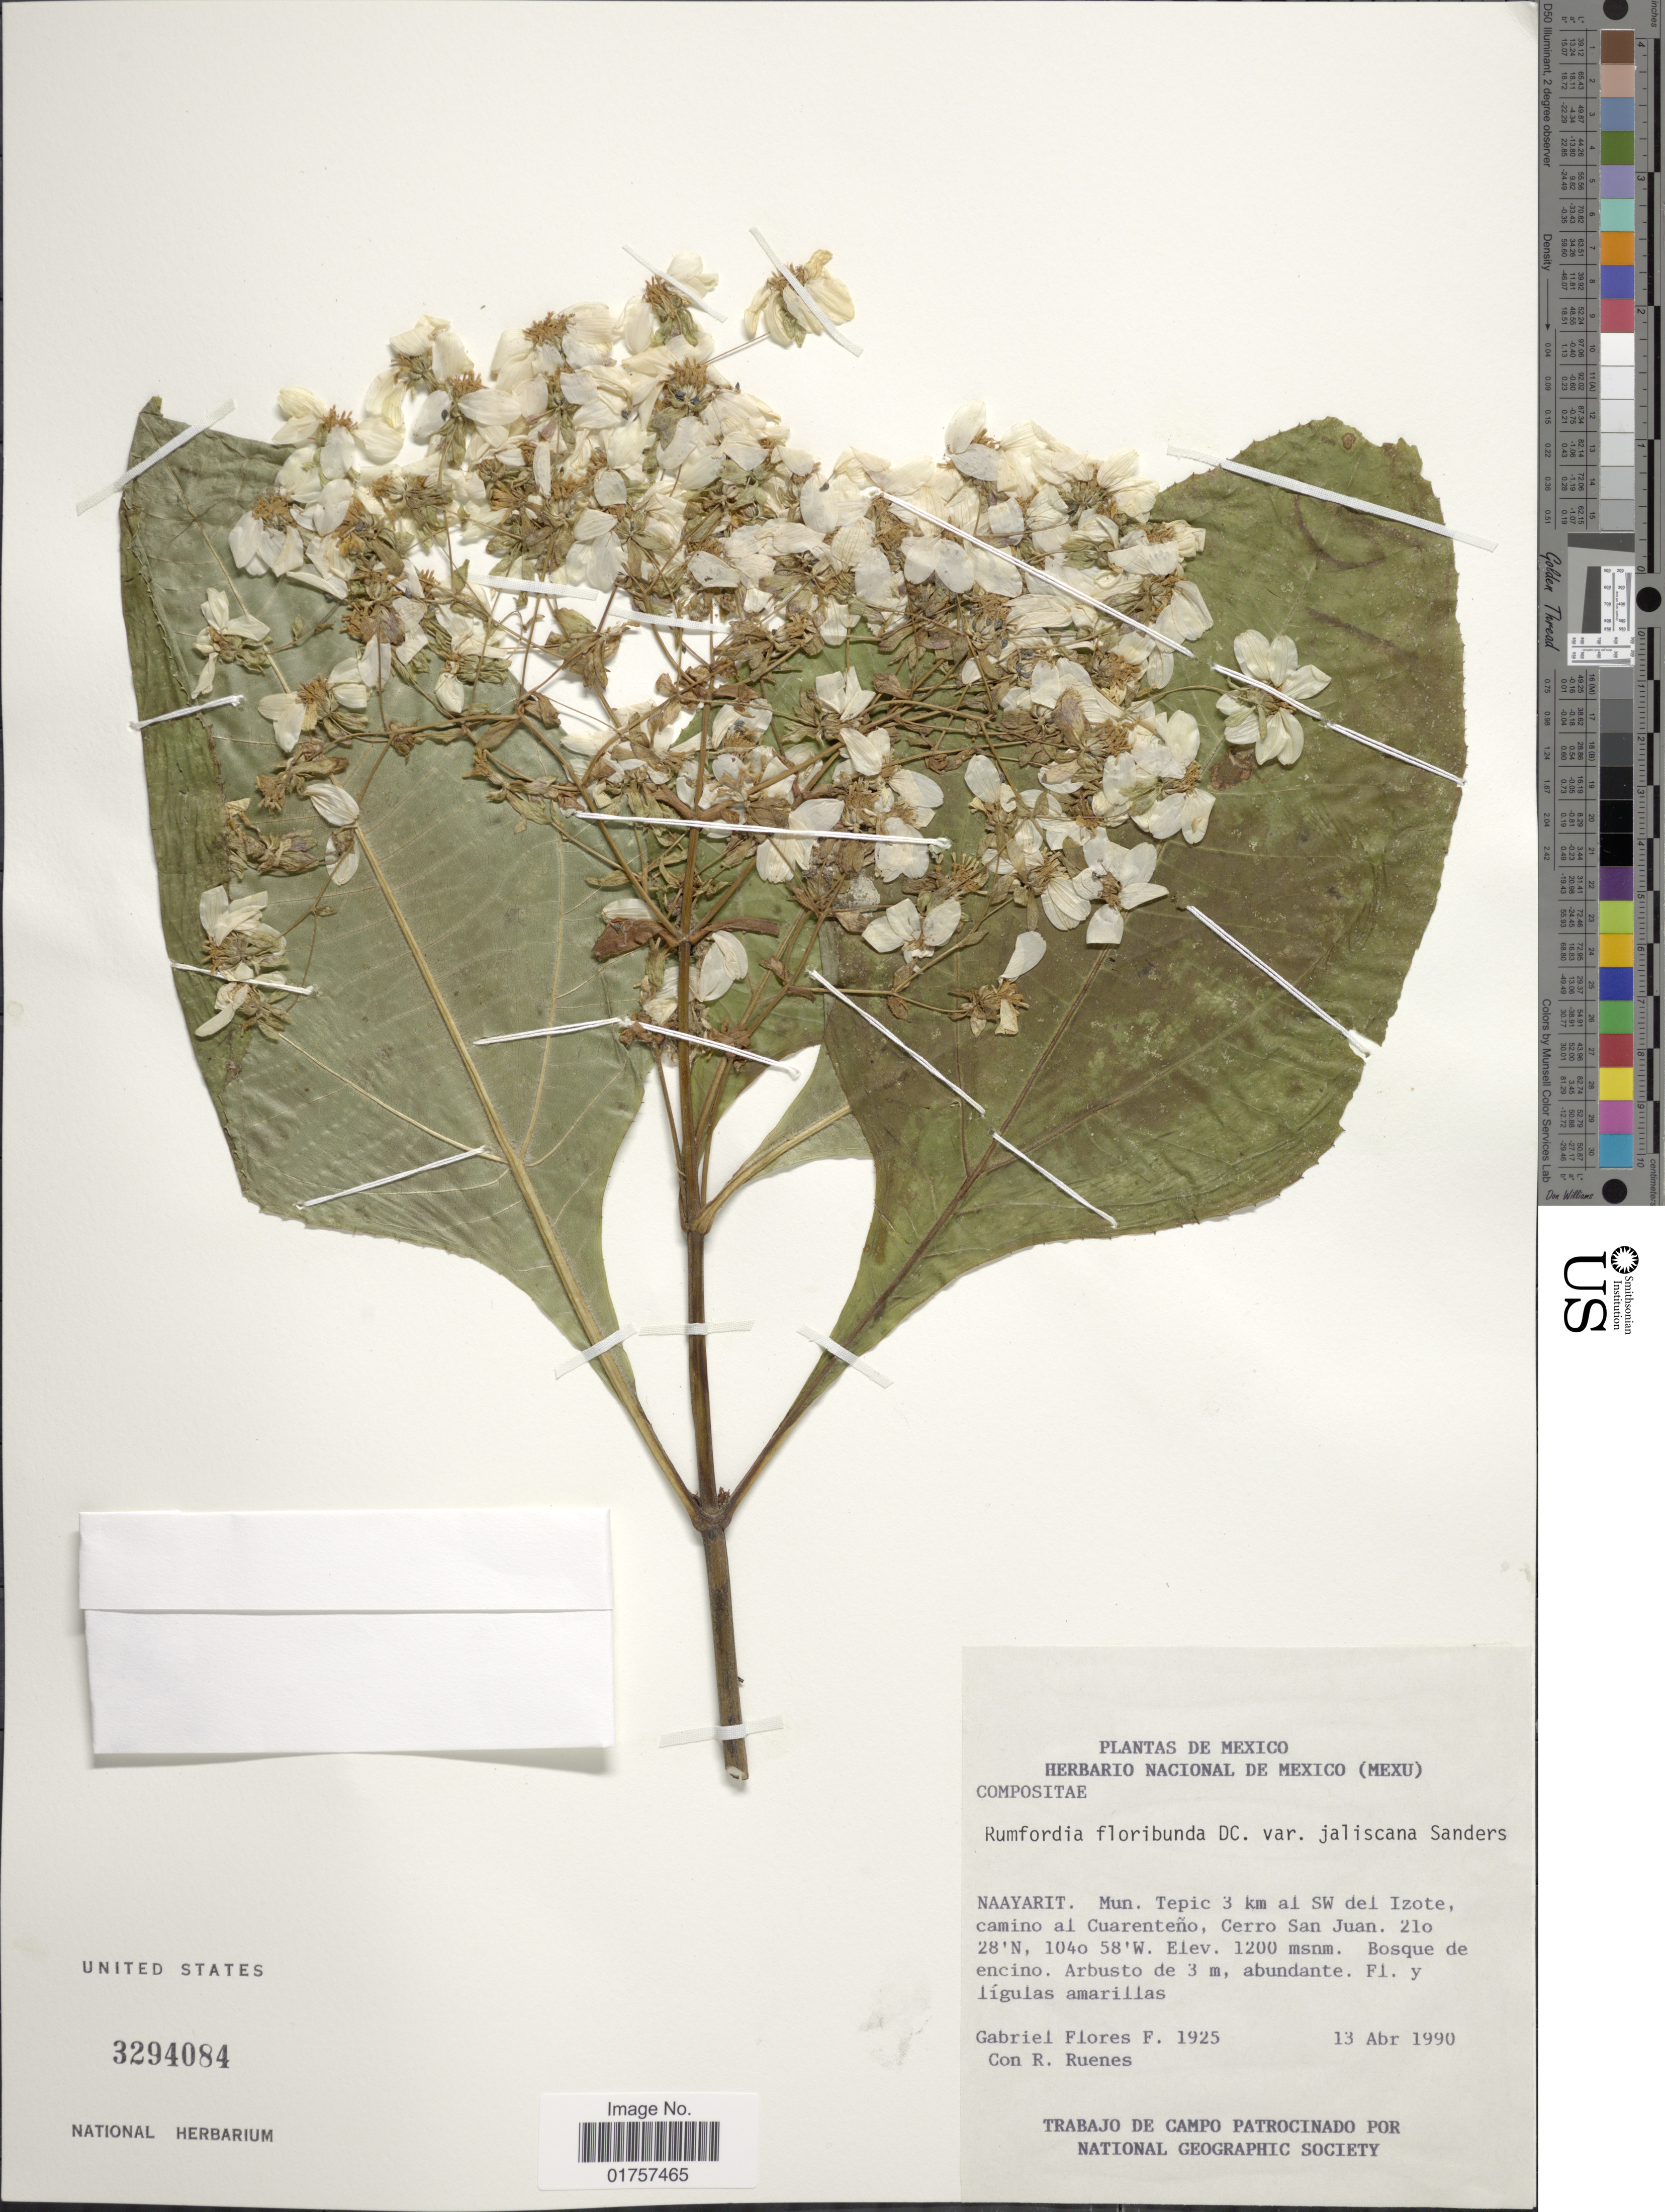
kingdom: Plantae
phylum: Tracheophyta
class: Magnoliopsida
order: Asterales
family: Asteraceae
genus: Rumfordia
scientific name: Rumfordia floribunda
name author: DC.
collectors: G. Flores F. & R. Ruenes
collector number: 1925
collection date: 1990-04-13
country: Mexico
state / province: Nayarit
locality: Mun. Tepic 3 km al SW del Izote, camino al Cuarenteño, Cerro San Juan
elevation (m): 1200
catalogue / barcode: US 3294084